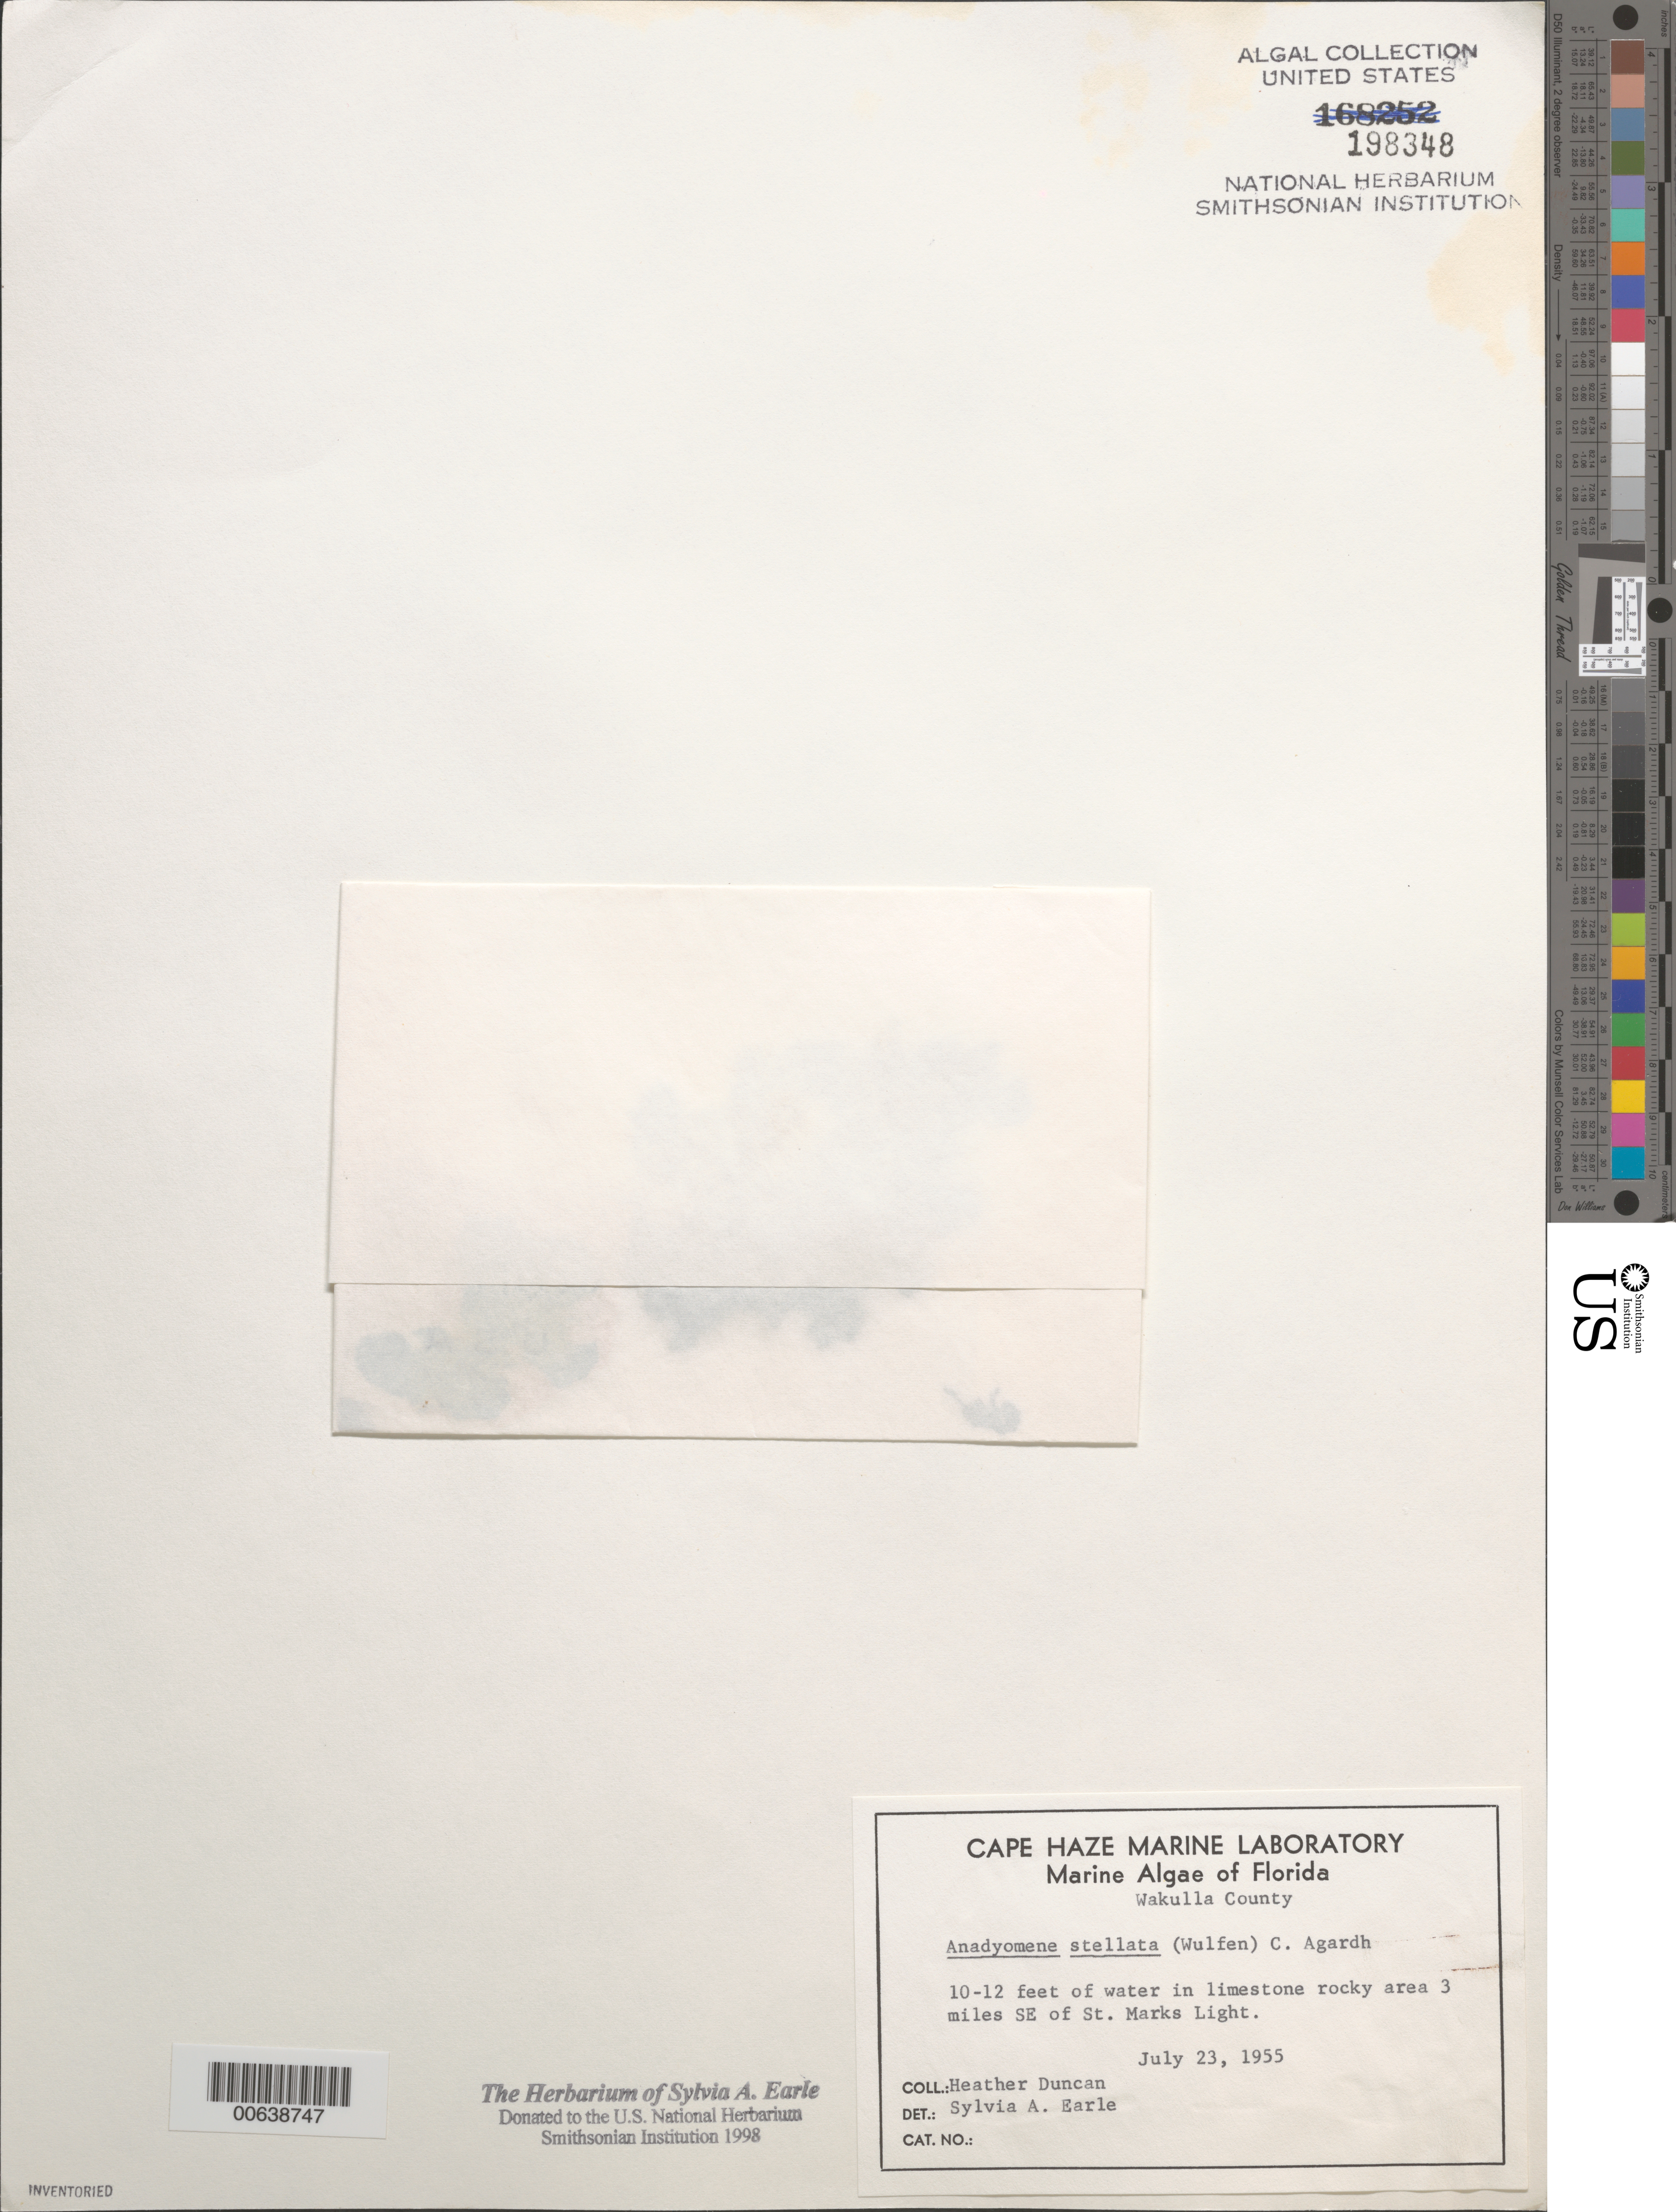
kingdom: Plantae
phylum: Chlorophyta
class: Ulvophyceae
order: Cladophorales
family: Anadyomenaceae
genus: Anadyomene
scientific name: Anadyomene stellata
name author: (Wulfen) C. Agardh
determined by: Earle, S. A.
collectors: H. Duncan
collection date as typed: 23 Jul 1955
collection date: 1955-07-23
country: United States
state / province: Florida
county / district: Wakulla County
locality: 3 miles southeast of St. Marks Lighthouse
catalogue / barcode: US 198348